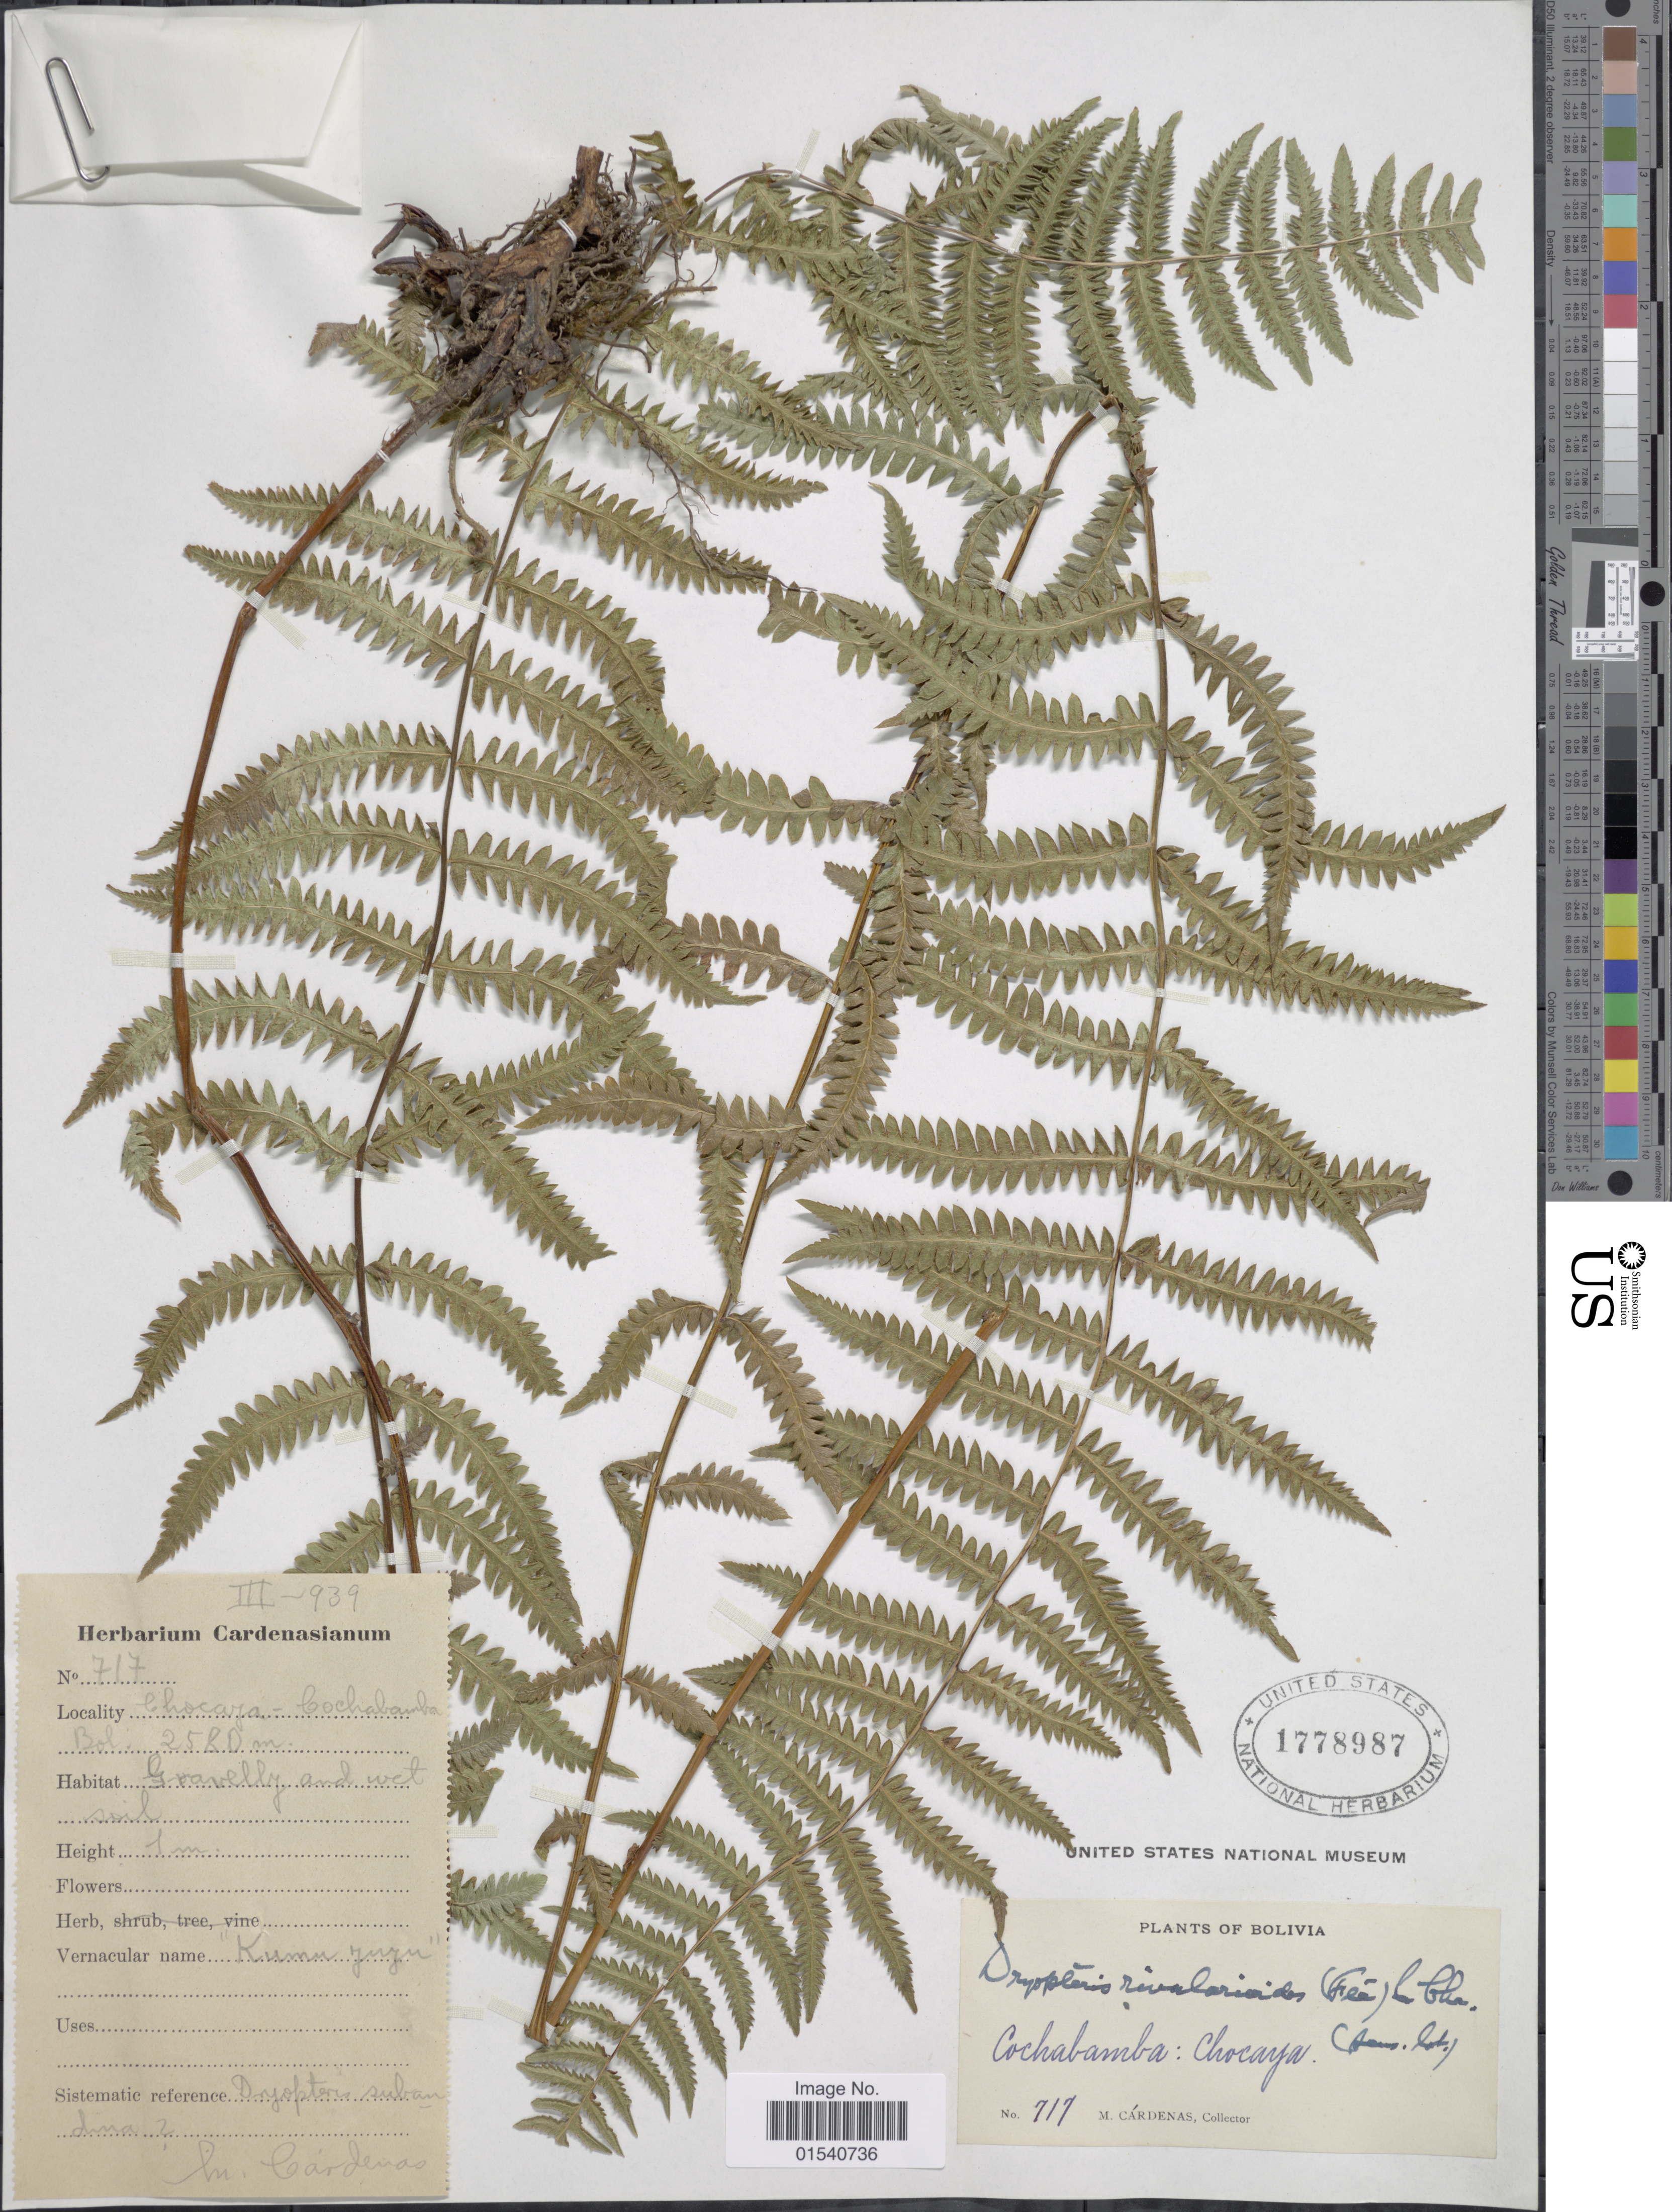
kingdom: Plantae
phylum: Tracheophyta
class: Polypodiopsida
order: Polypodiales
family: Thelypteridaceae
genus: Amauropelta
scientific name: Amauropelta rivularioides (Fée) comb. nov., ined 2015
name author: (Fée)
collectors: M. Cárdenas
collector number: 717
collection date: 1939-03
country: Bolivia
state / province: Cochabamba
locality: Chocaya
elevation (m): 2580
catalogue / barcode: US 1778987